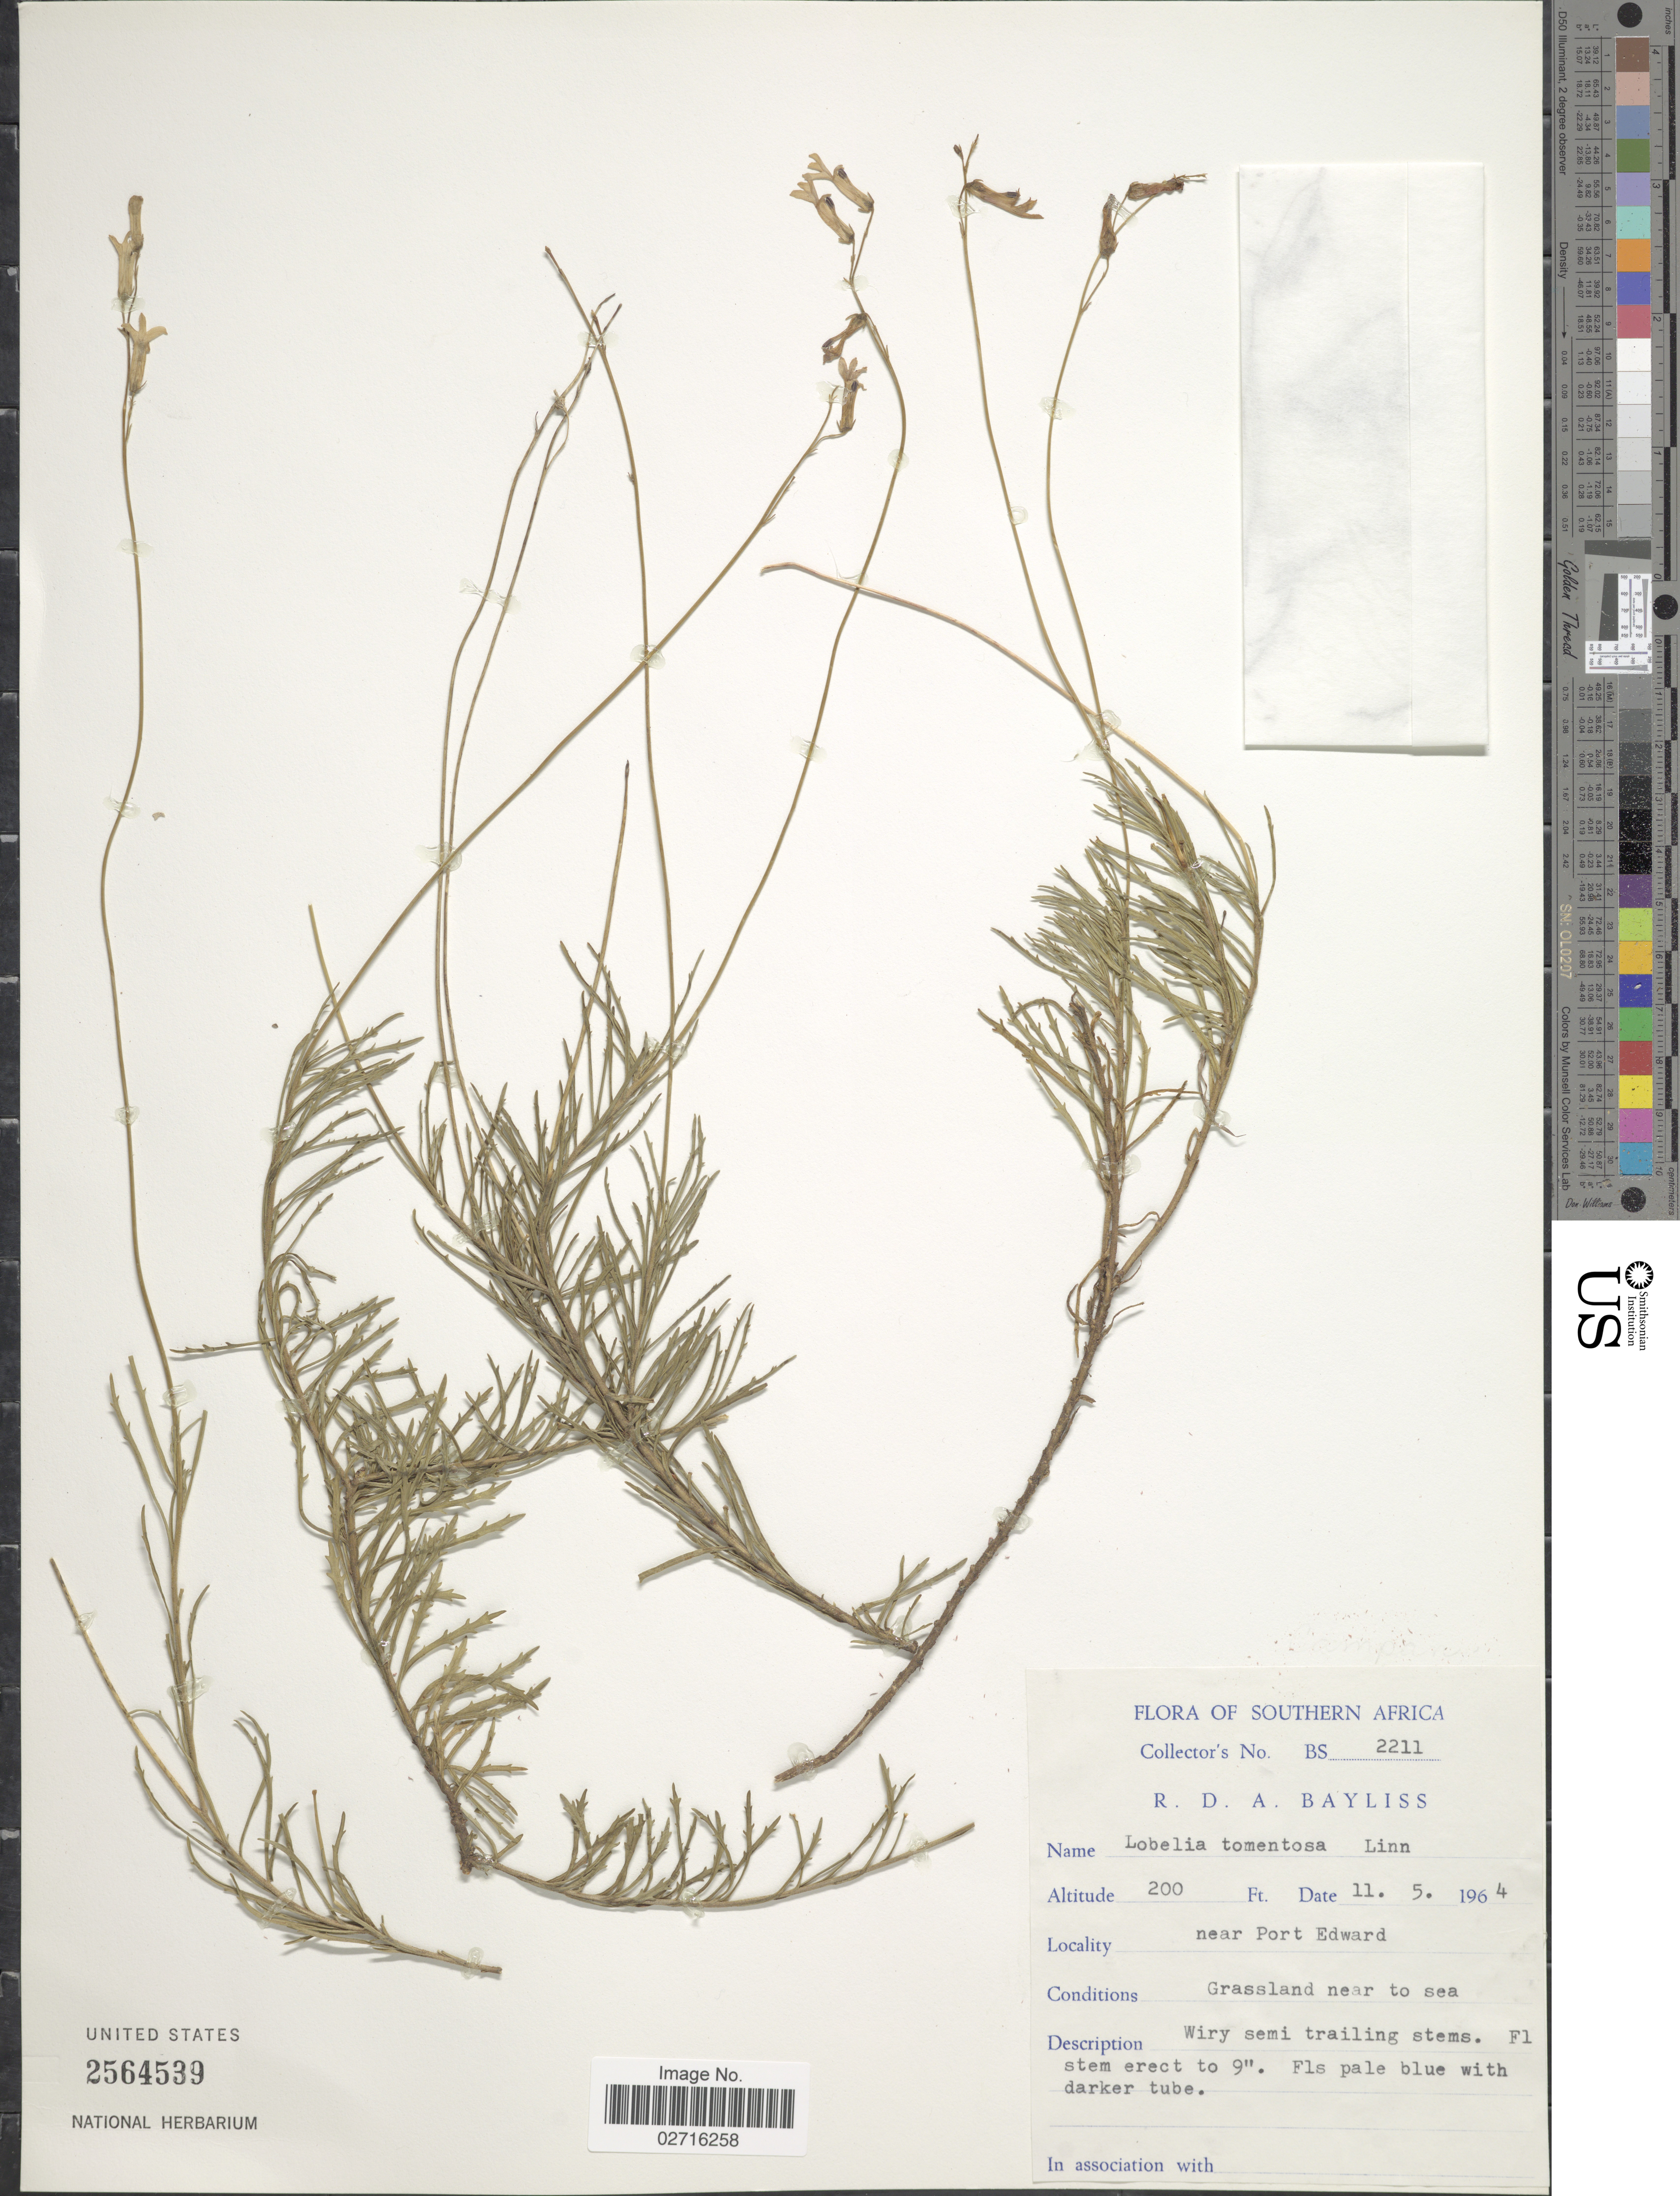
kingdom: Plantae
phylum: Tracheophyta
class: Magnoliopsida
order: Asterales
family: Campanulaceae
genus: Lobelia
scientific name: Lobelia tomentosa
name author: L. f.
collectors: R. Bayliss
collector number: BS 2211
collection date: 1964-05-11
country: South Africa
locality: Southern Africa, near Port Edward, Grassland near to sea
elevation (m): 61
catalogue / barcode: US 2564539